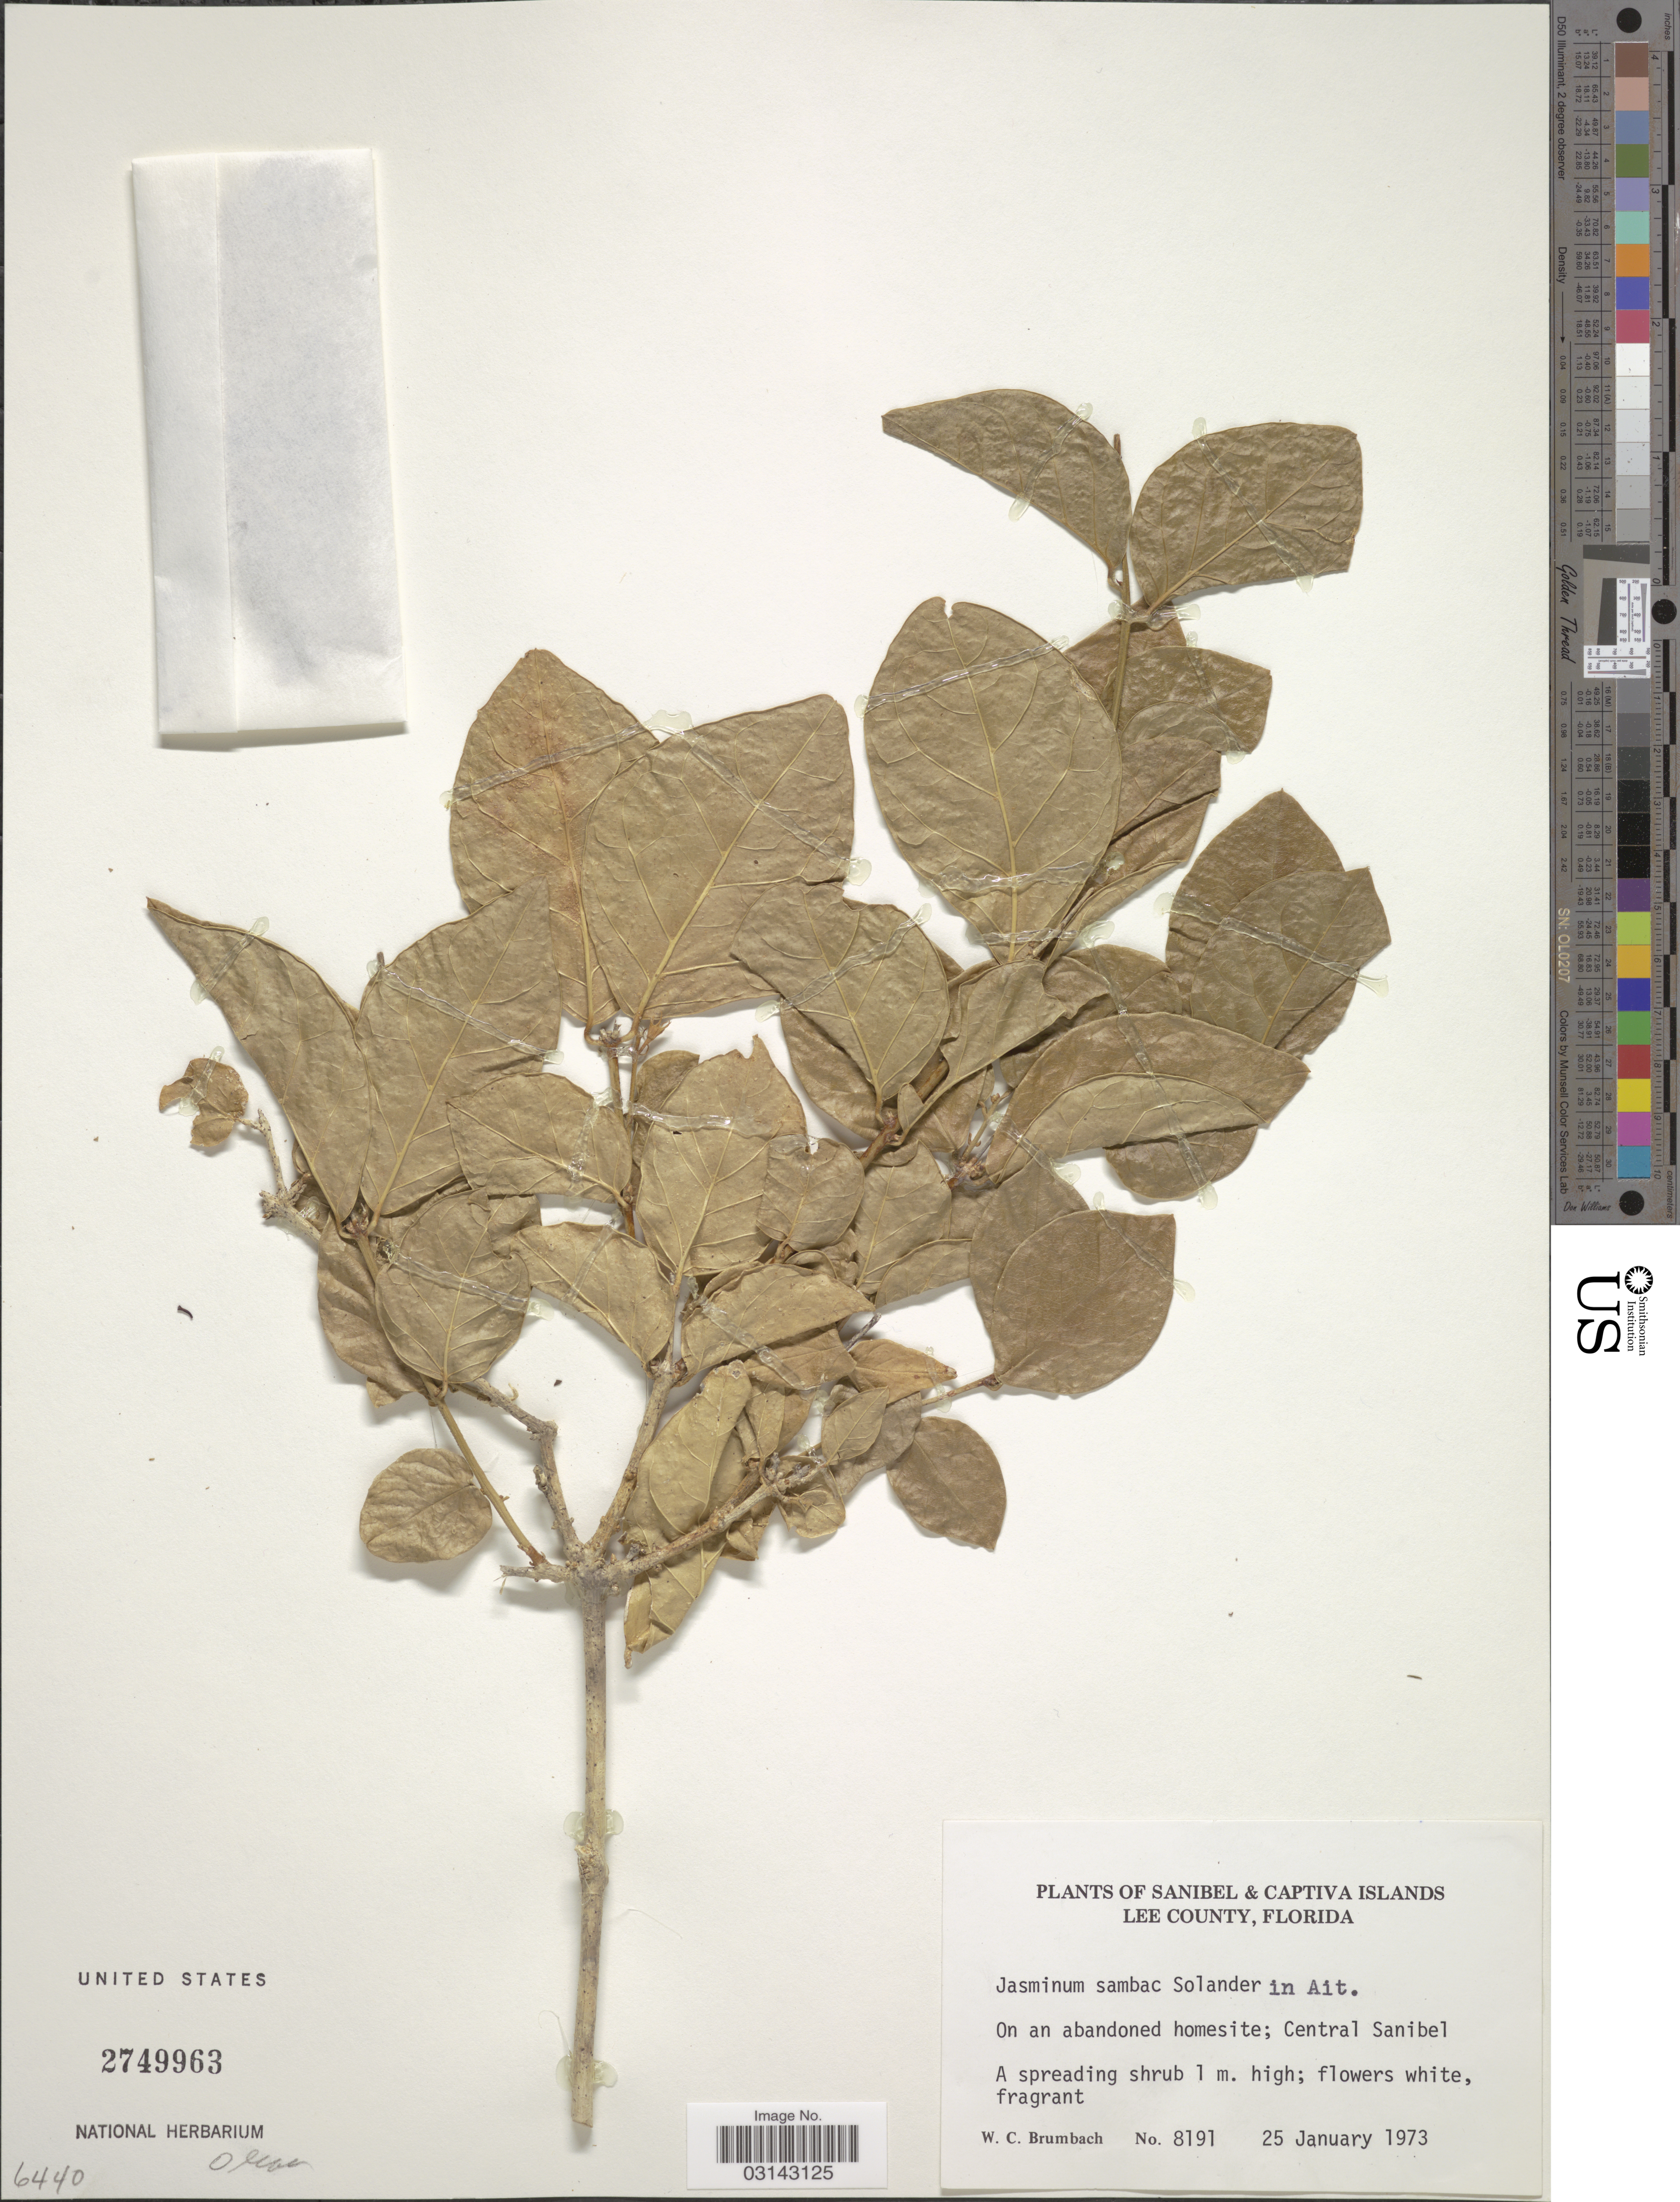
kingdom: Plantae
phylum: Tracheophyta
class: Magnoliopsida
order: Lamiales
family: Oleaceae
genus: Jasminum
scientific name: Jasminum sambac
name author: (L.) Aiton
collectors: W. C. Brumbach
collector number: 8191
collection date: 1973-01-25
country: United States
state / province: Florida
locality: Sanibel & Captiva Islands. Lee County, Florida. On an abandoned homesite; Central Sanibel.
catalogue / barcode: US 2749963